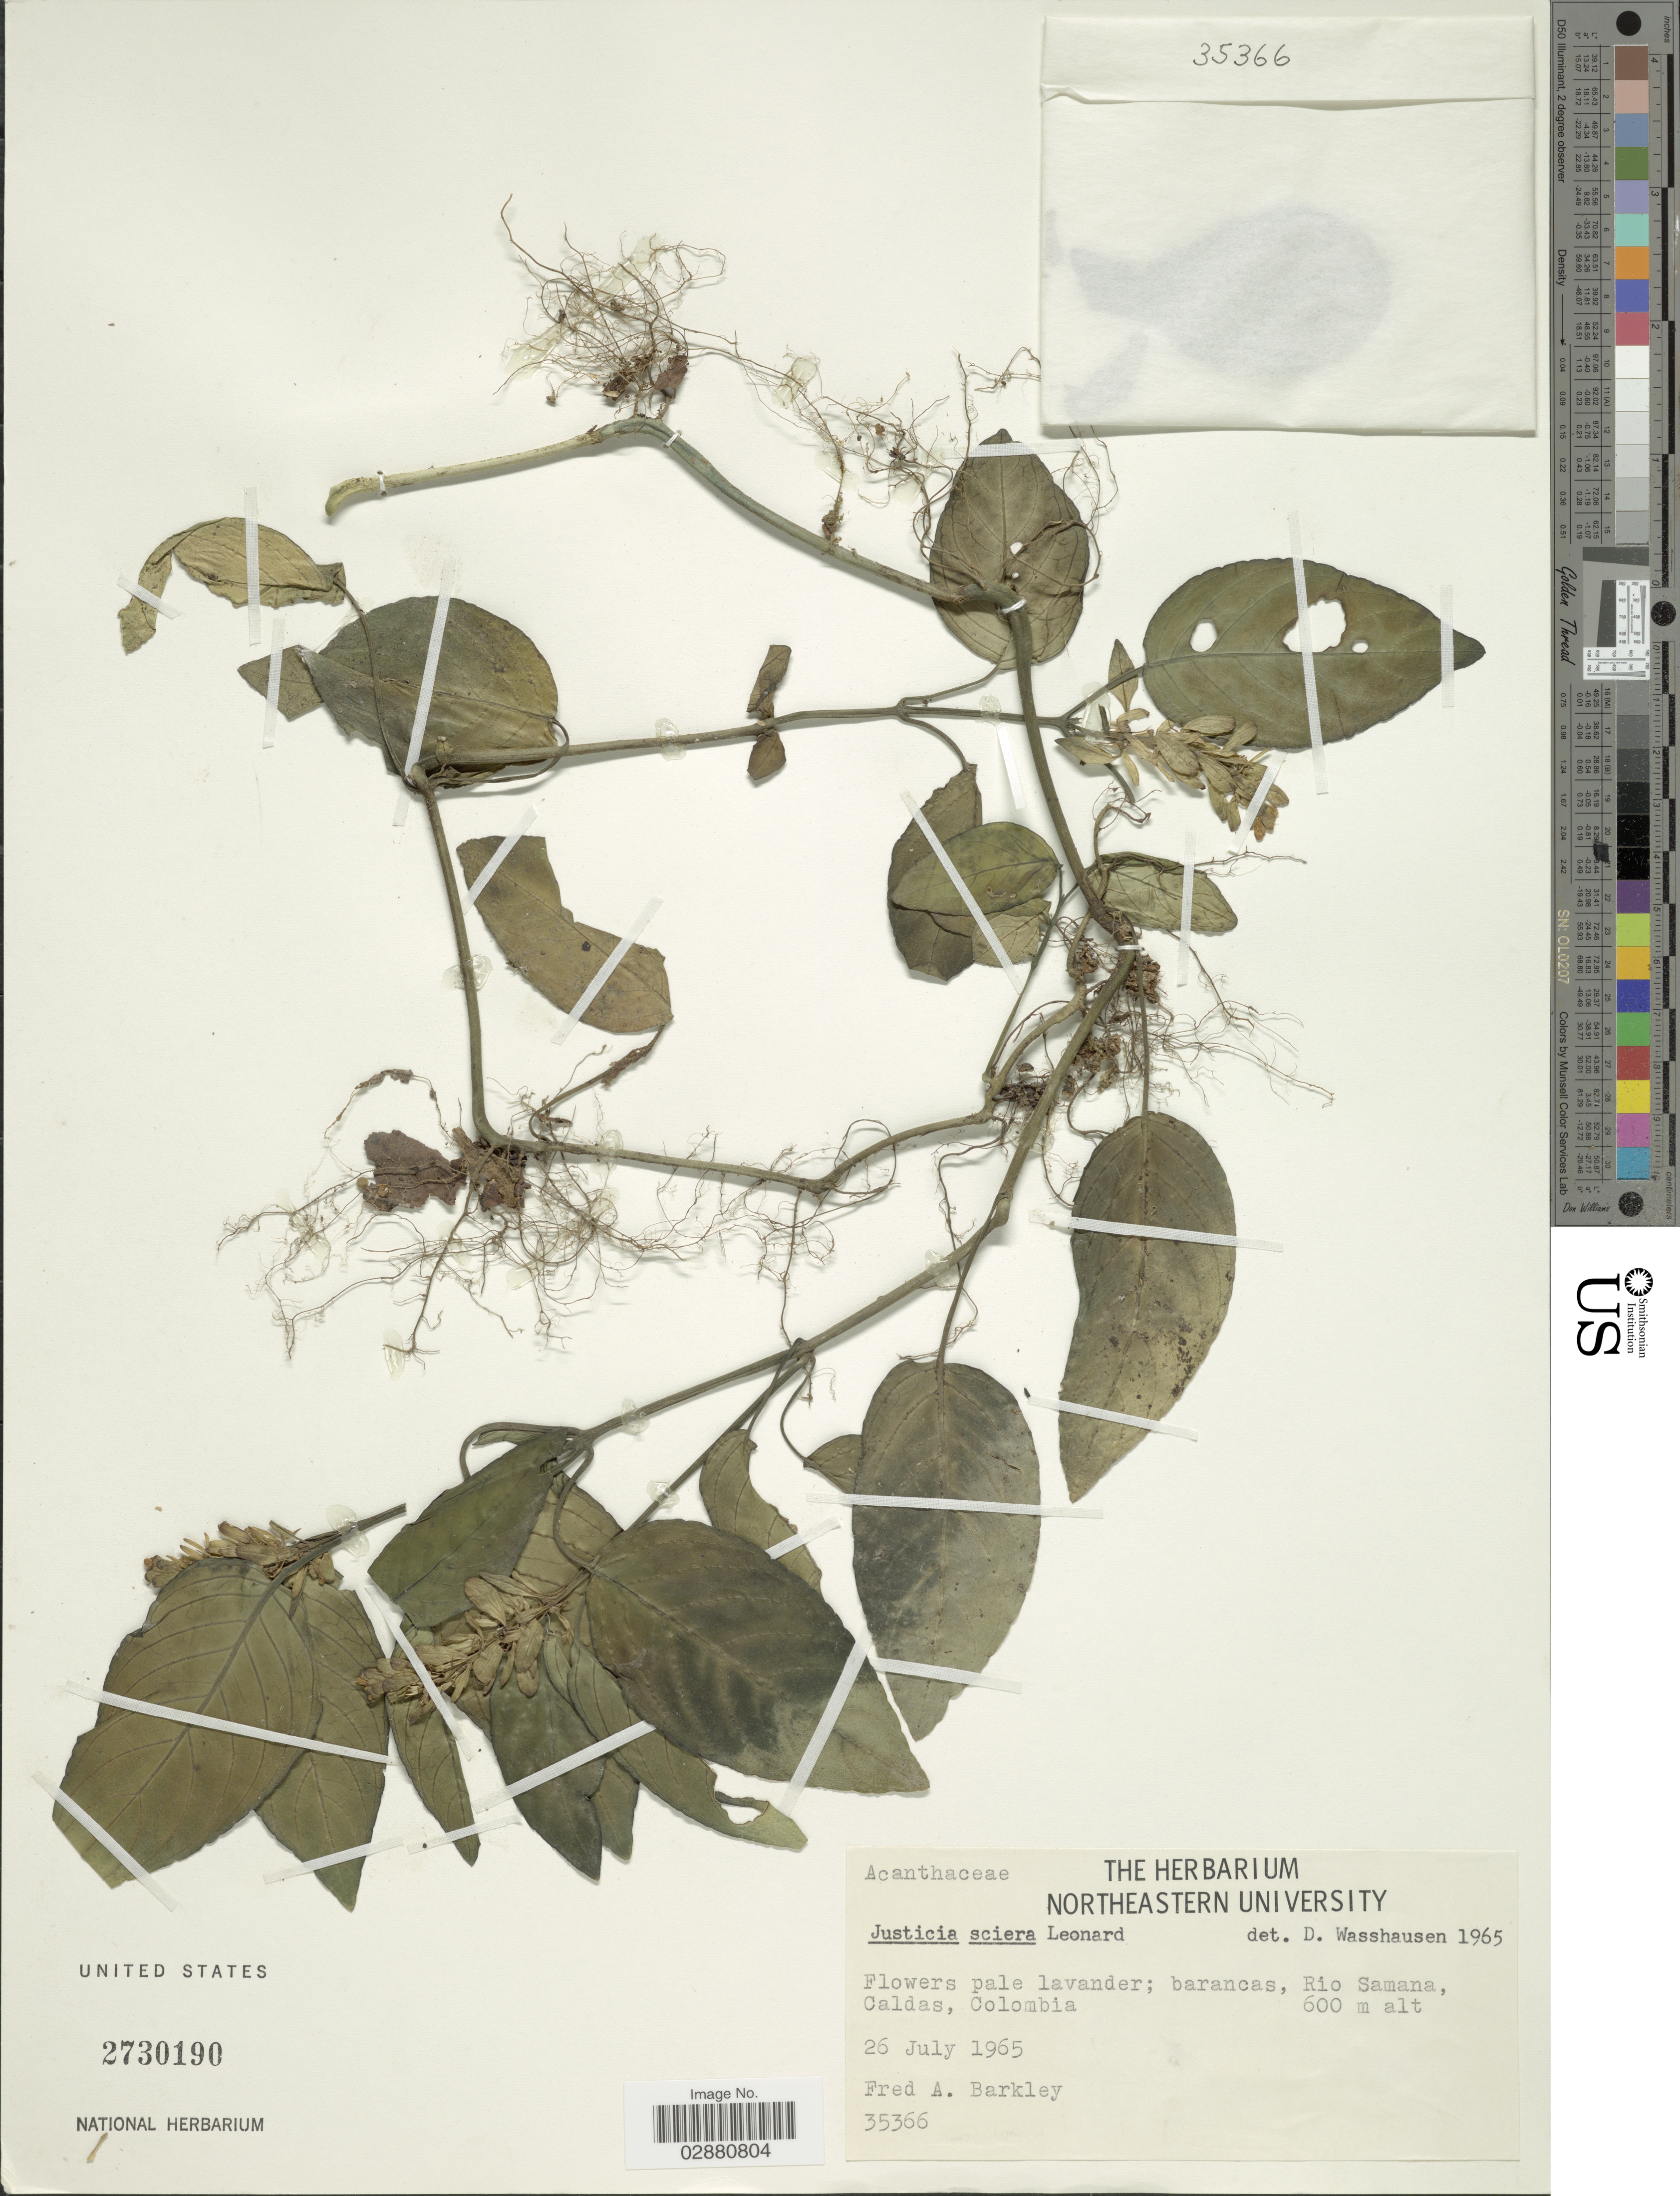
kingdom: Plantae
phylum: Tracheophyta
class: Magnoliopsida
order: Lamiales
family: Acanthaceae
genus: Justicia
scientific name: Justicia sciera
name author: Leonard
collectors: F. A. Barkley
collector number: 35366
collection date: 1965-07-26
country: Colombia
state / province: Caldas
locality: Barancas, Rio Samana, Caldas.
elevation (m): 600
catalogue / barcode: US 2730190